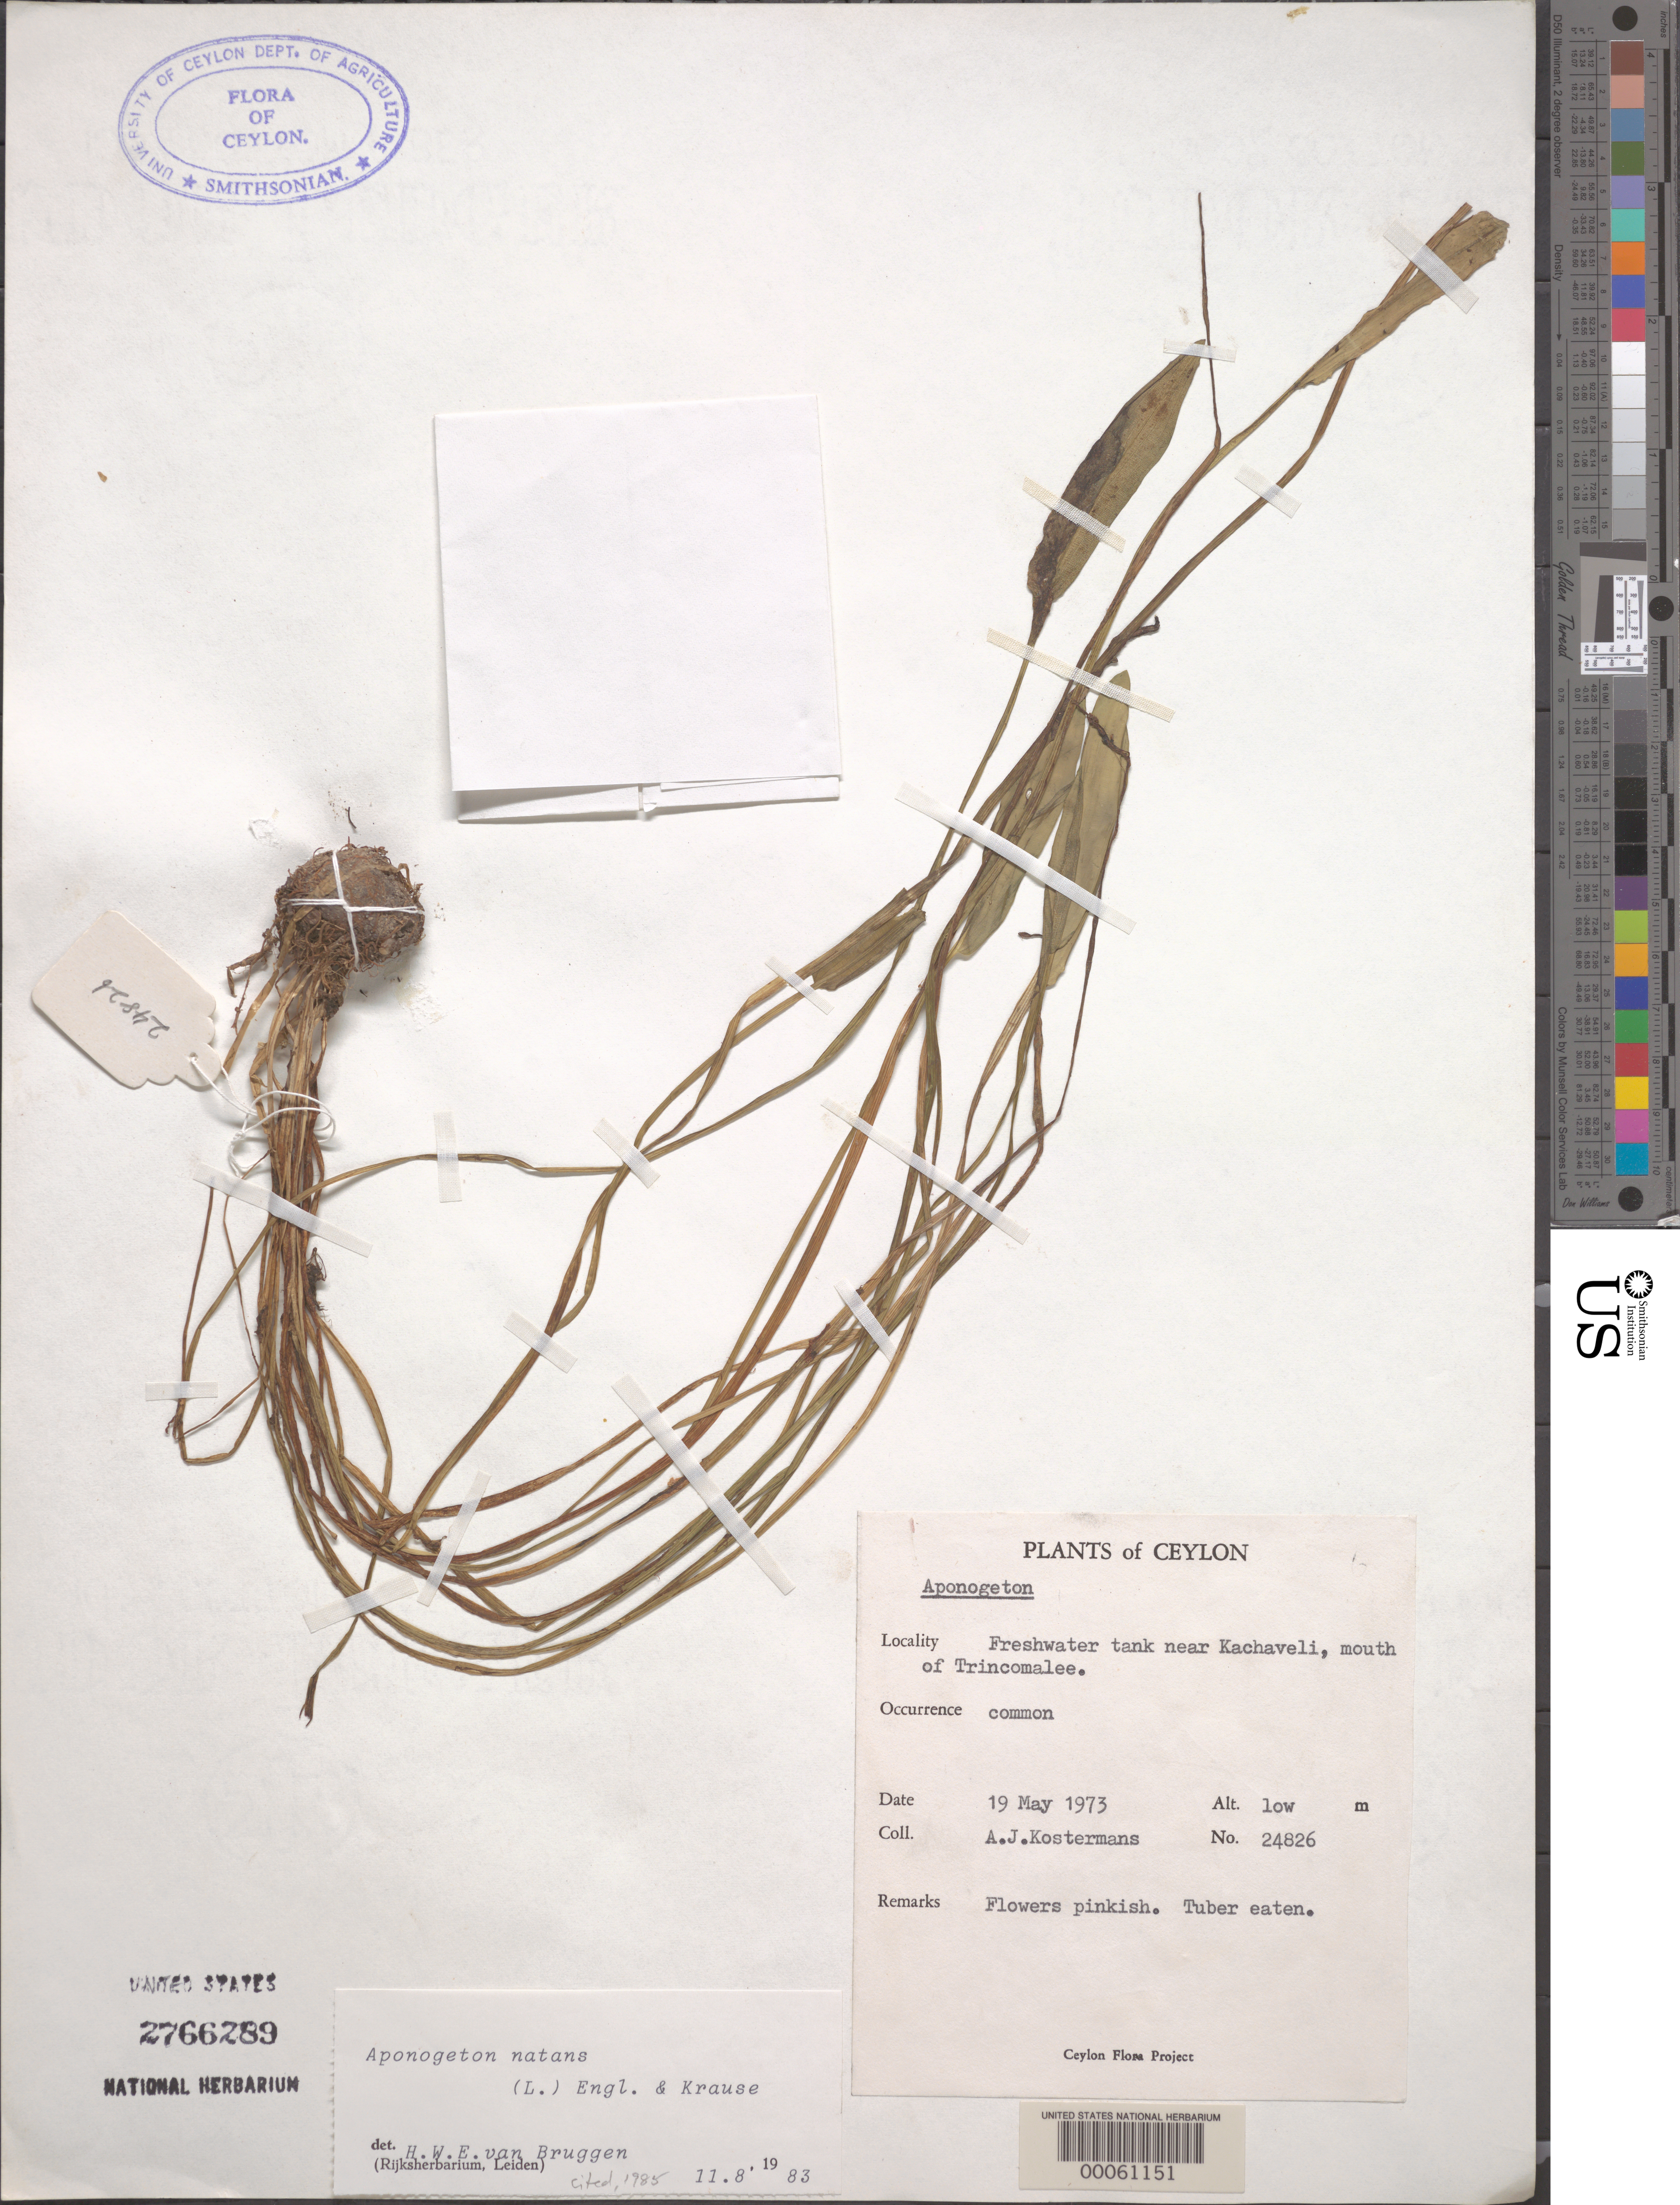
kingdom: Plantae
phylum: Tracheophyta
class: Liliopsida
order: Alismatales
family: Aponogetonaceae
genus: Aponogeton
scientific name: Aponogeton natans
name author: Engl. & K. Krause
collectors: A. J. G. Kostermans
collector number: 24826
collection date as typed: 19 May 1973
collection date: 1973-05-19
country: Sri Lanka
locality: Freshwater tank near kachaveli, mouth of trincomalee.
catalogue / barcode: US 2766289